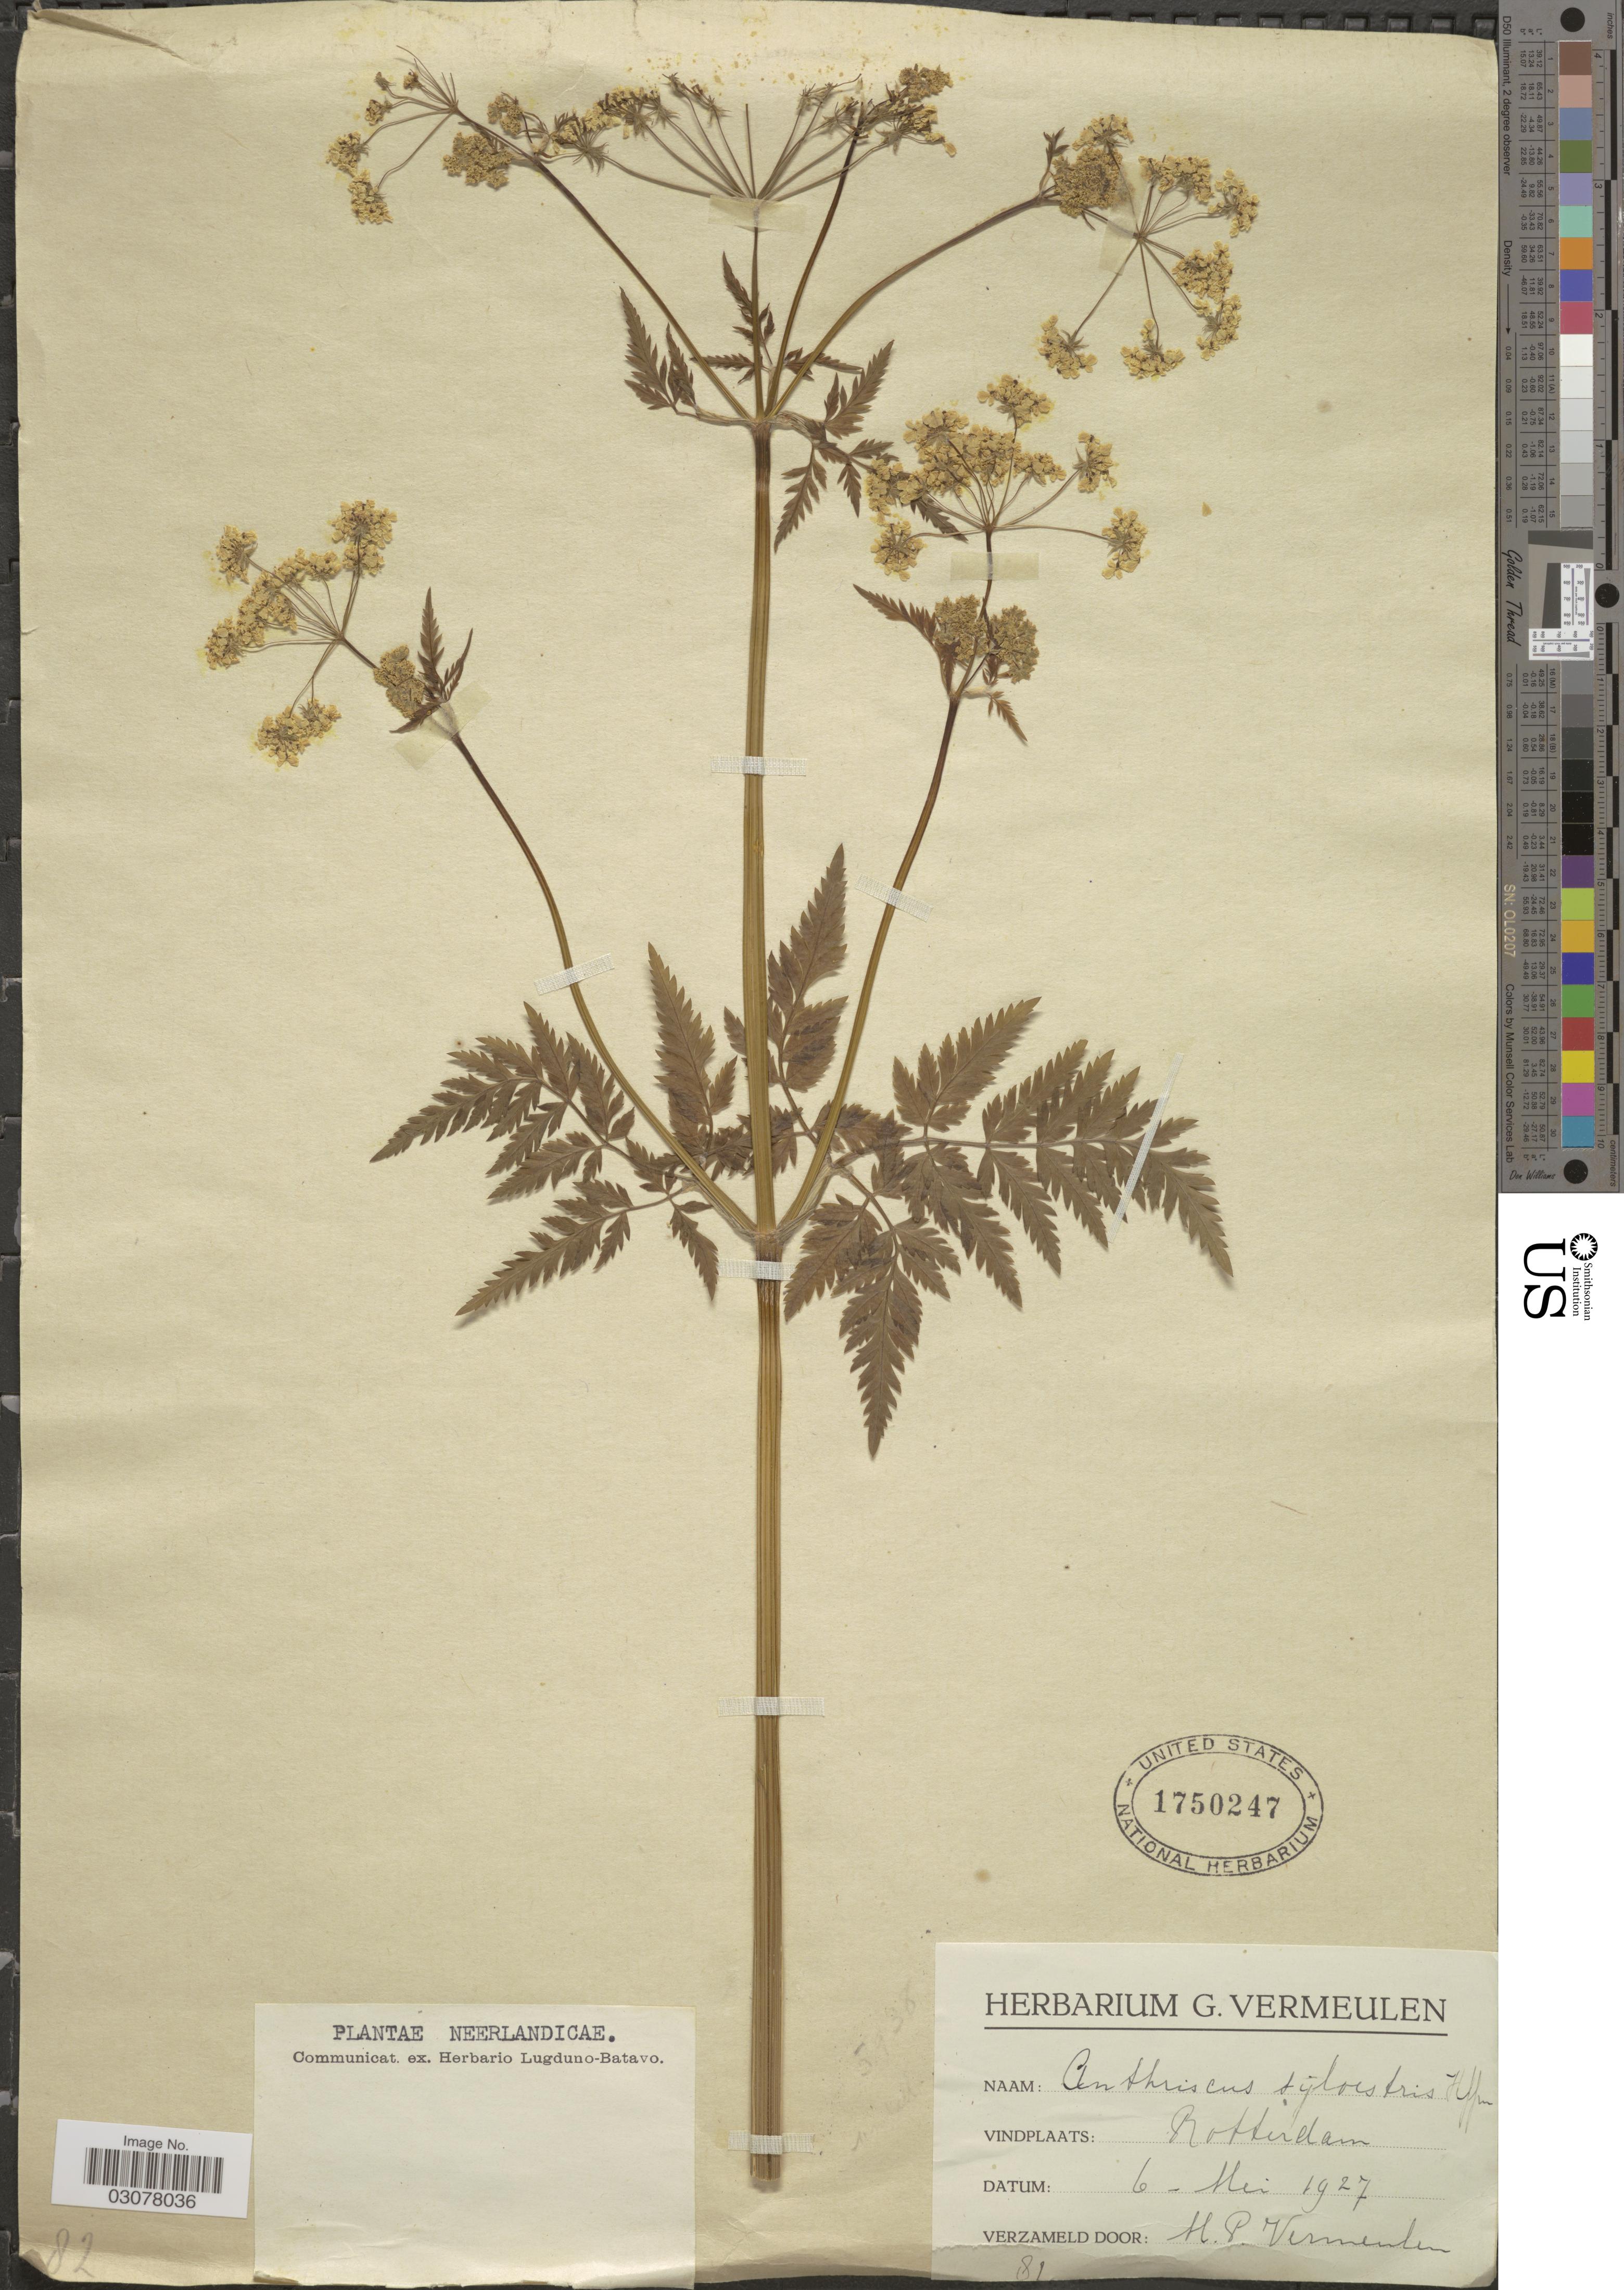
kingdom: Plantae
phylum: Tracheophyta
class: Magnoliopsida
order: Apiales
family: Apiaceae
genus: Anthriscus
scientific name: Anthriscus sylvestris subsp. sylvestris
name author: (L.) Hoffm.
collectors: H. Vermeulen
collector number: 81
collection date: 1927-05-06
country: Netherlands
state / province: Zuid Holland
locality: Rotterdam.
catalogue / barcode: US 1750247